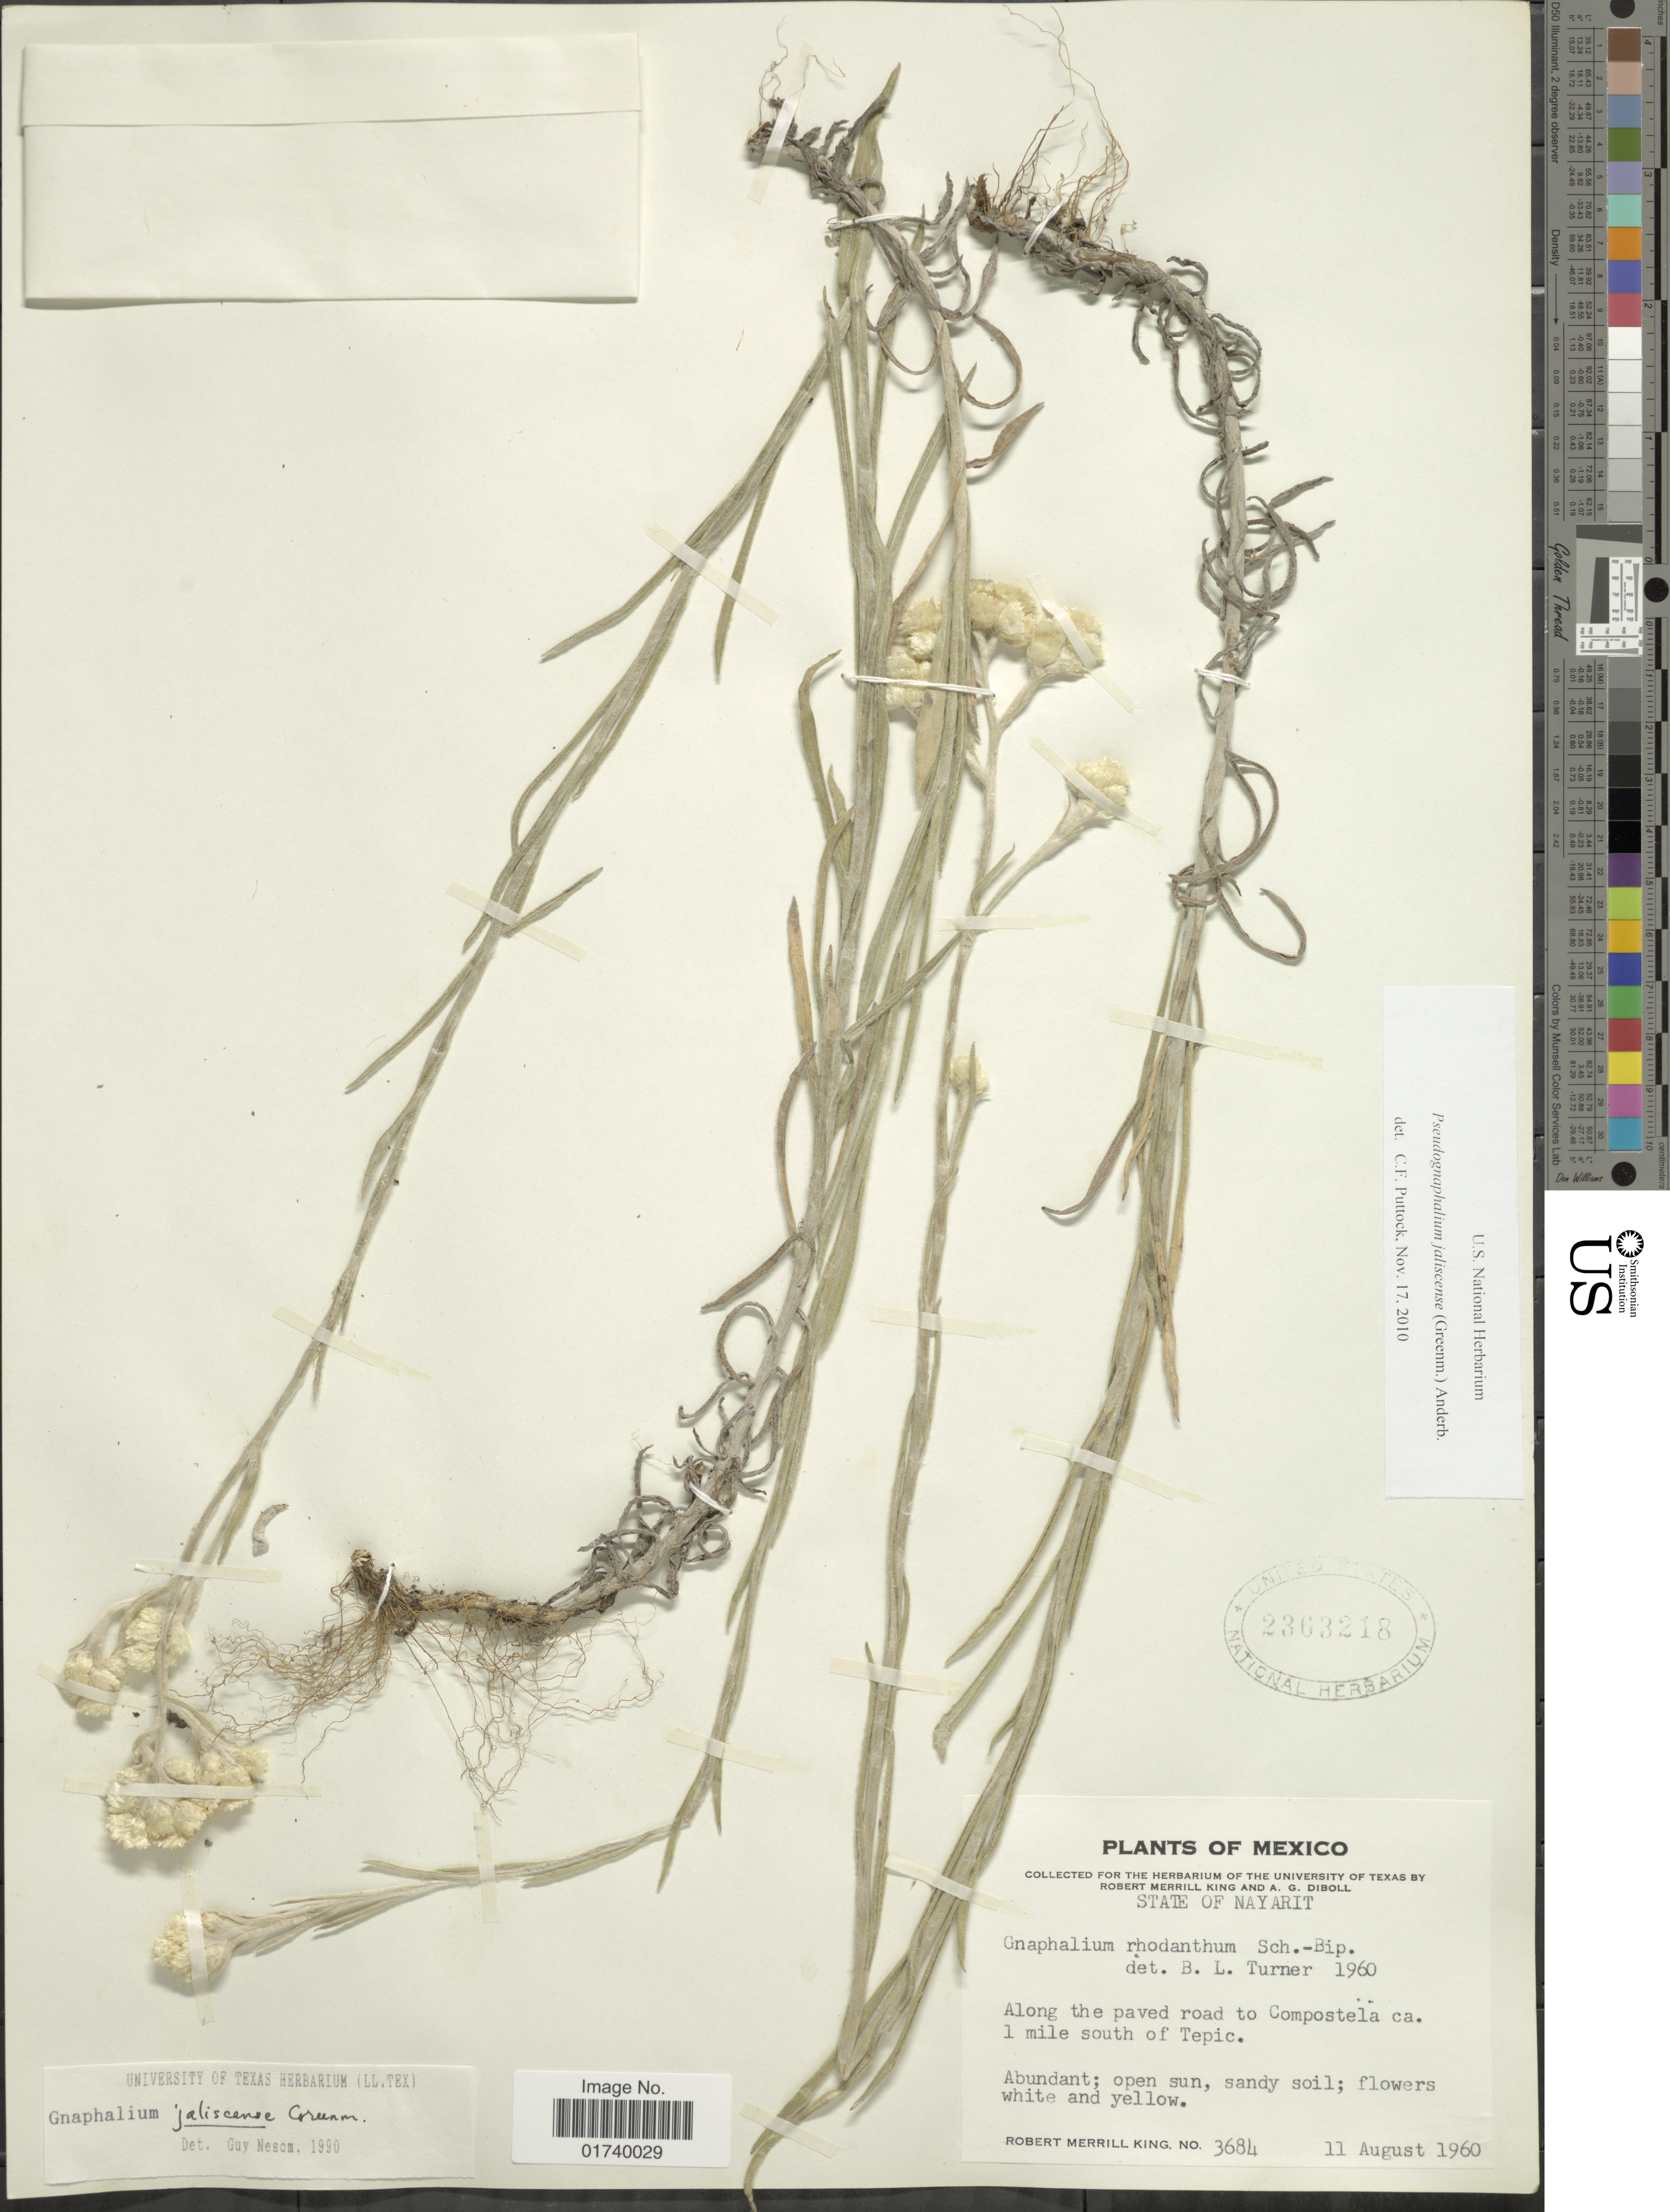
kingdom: Plantae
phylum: Tracheophyta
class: Magnoliopsida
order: Asterales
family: Asteraceae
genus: Pseudognaphalium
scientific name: Pseudognaphalium jaliscense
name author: (Greenm.) Anderb.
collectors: R. M. King & A. Diboll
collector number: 3684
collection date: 1960-08-11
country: Mexico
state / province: Nayarit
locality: Along the Paved road to Compostela ca 1 miles south of Tepic.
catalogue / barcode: US 2363218